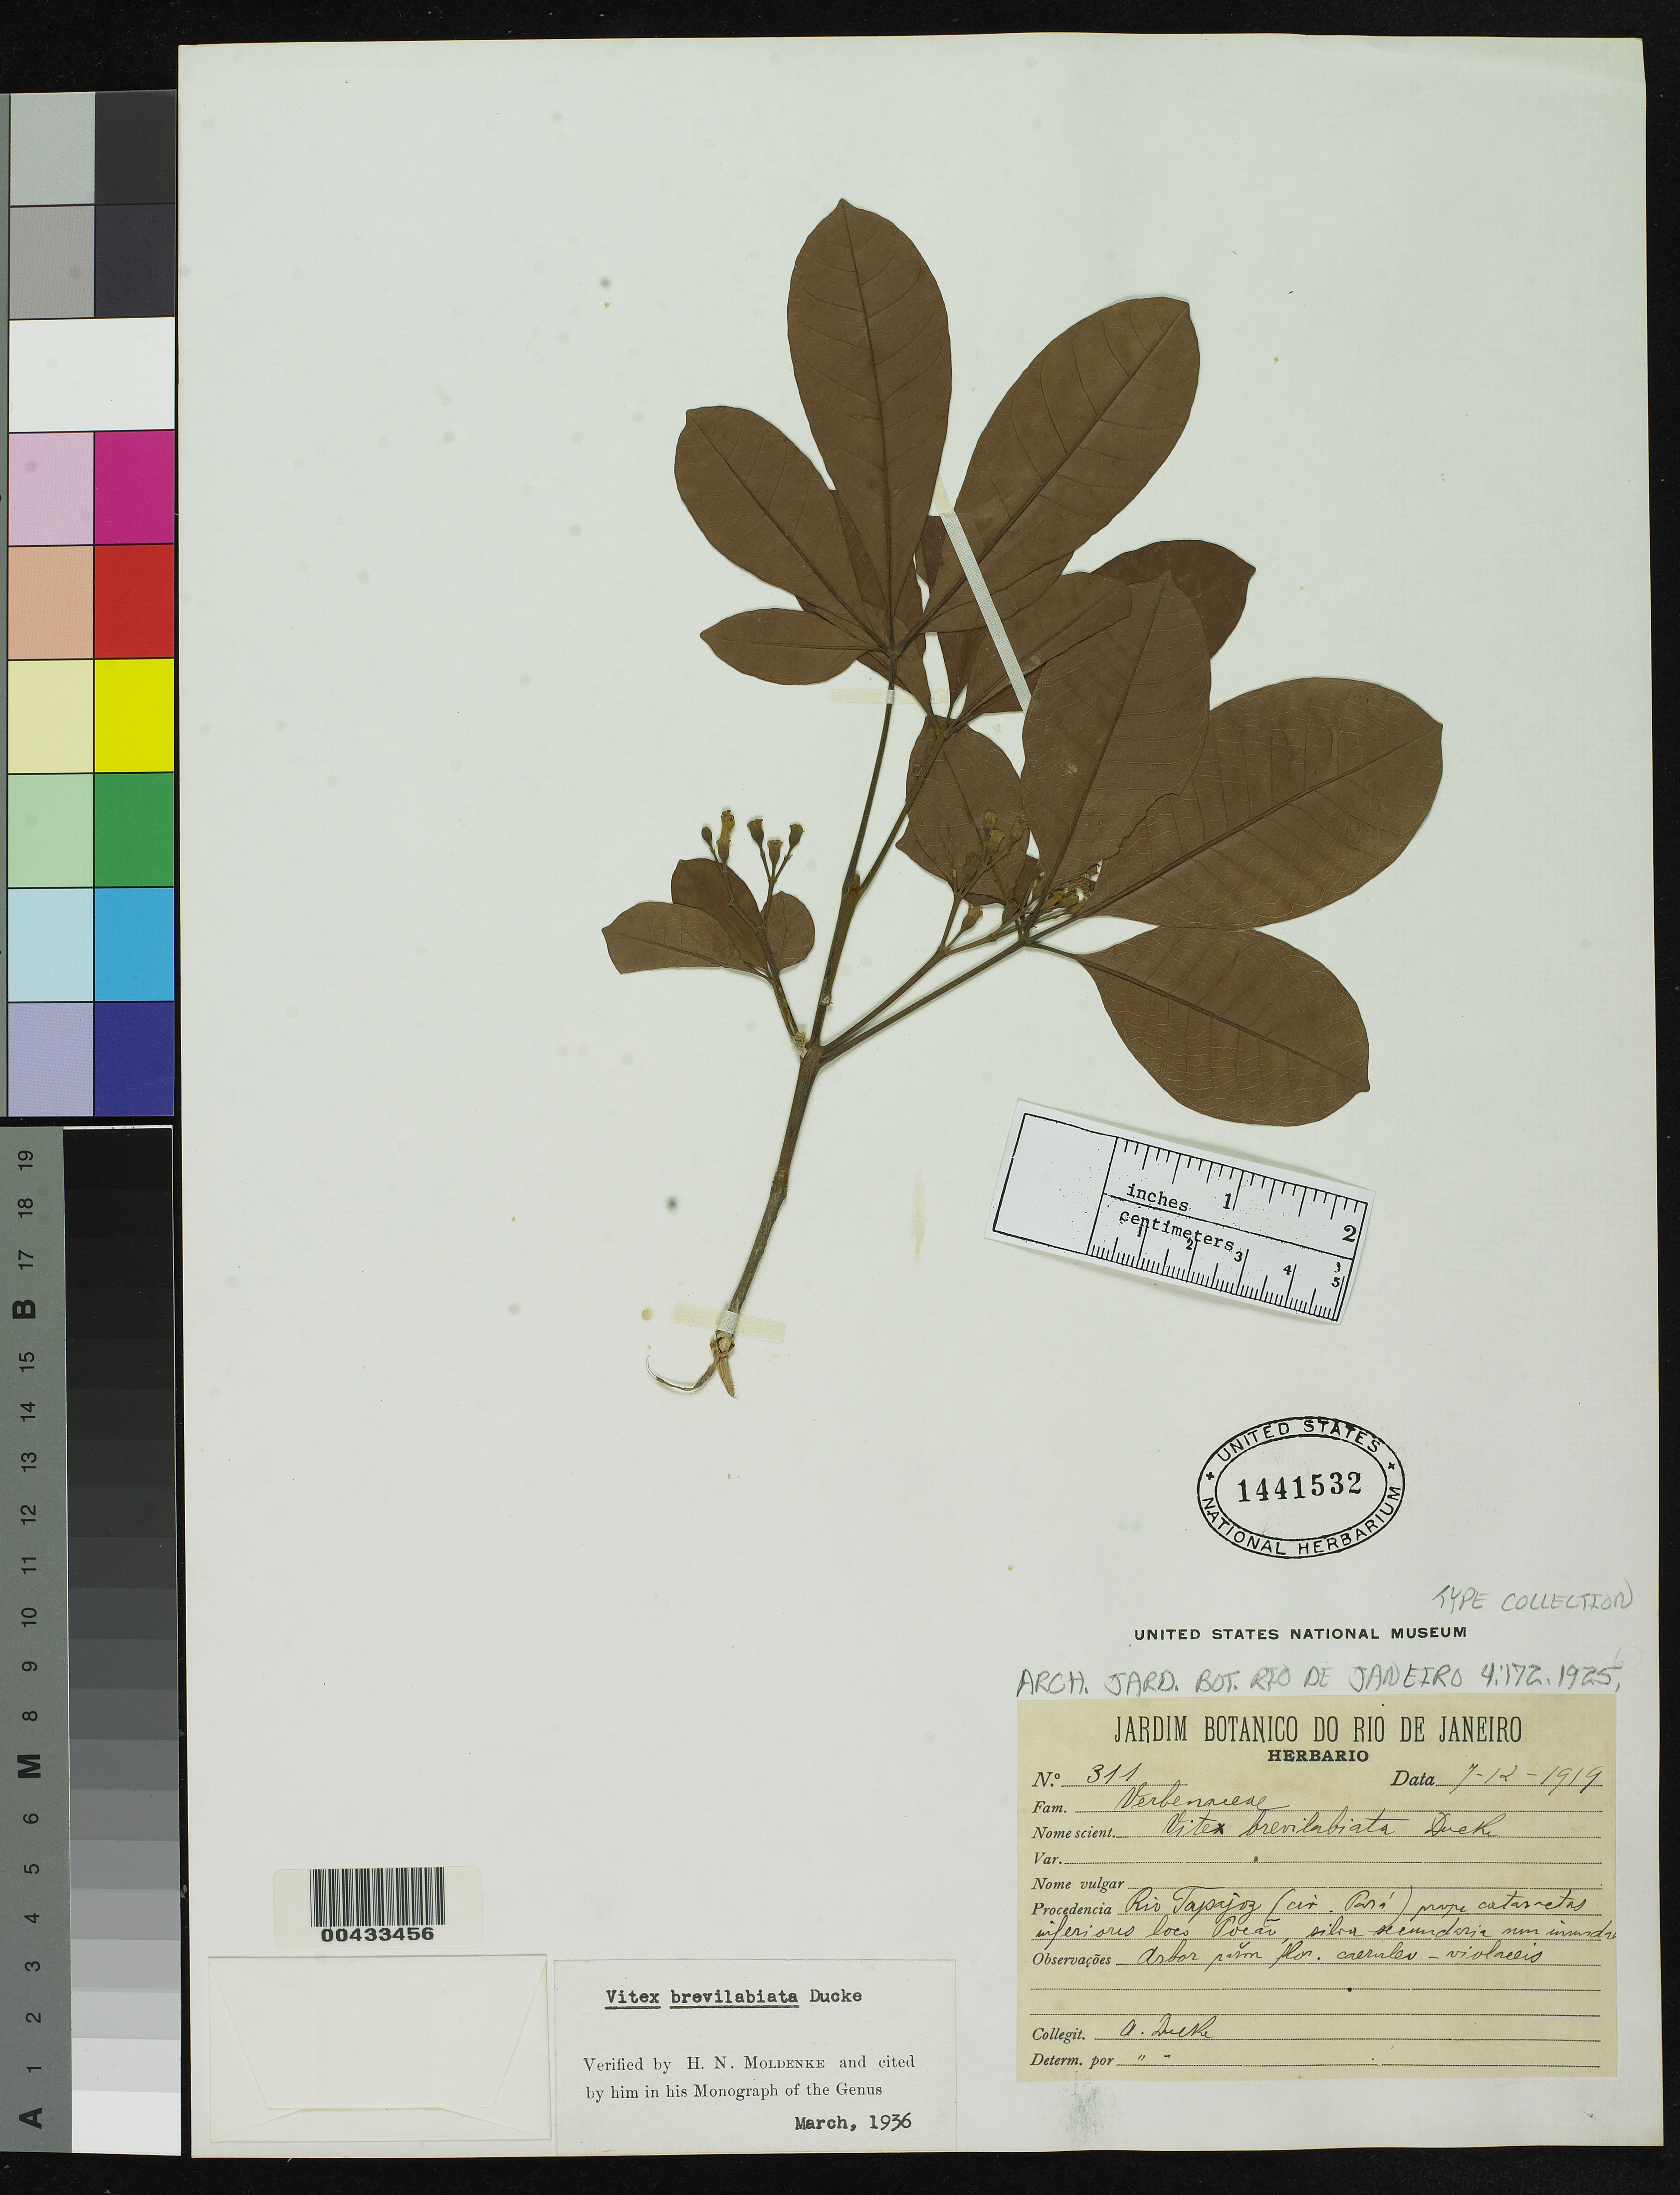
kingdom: Plantae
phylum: Tracheophyta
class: Magnoliopsida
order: Lamiales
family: Lamiaceae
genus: Vitex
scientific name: Vitex brevilabiata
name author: Ducke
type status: Type Collection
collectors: A. Ducke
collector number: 311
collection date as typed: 07 Dec 1919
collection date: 1919-12-07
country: Brazil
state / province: Pará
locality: Rio Tapajoz, prope cataretas inferior loco Pocar.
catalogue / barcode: US 1441532